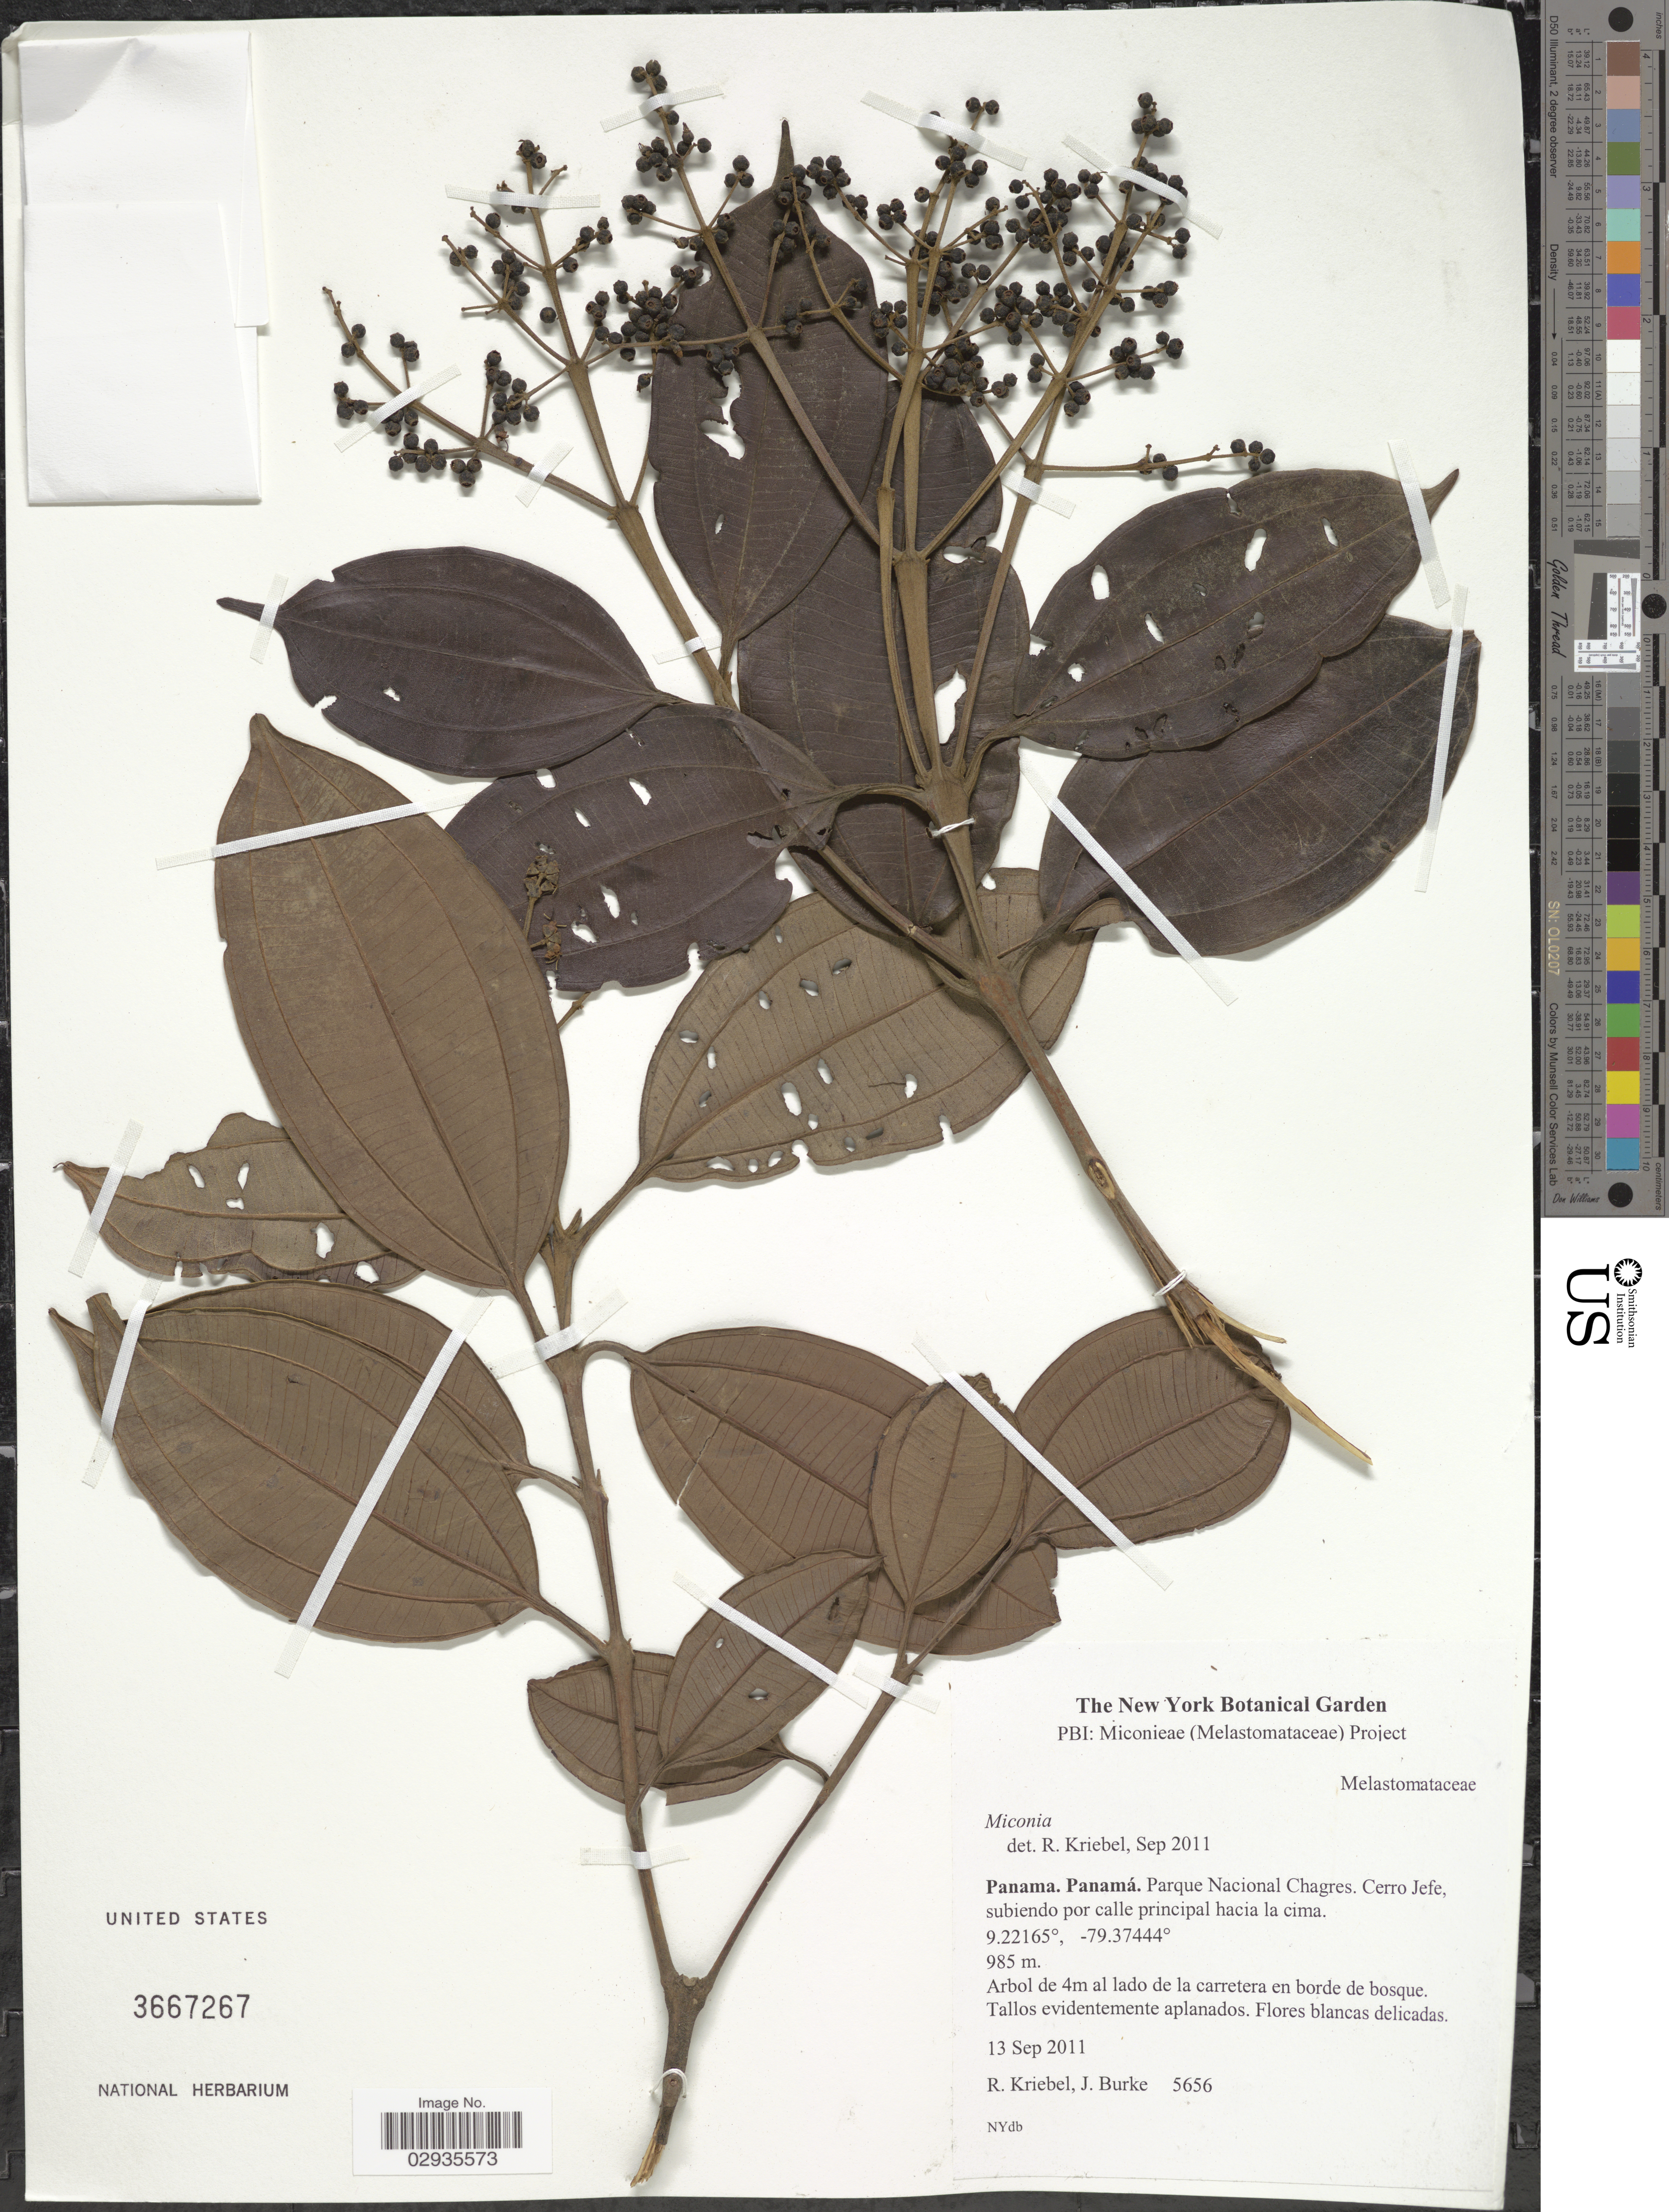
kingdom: Plantae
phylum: Tracheophyta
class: Magnoliopsida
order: Myrtales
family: Melastomataceae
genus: Miconia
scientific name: Miconia sp.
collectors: R. Kriebel & J. Burke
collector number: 5656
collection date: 2011-09-13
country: Panama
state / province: Panamá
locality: Parque Nacional Chagres. Cerro Jefe, subiendo por calle principal hacia la cima.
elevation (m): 985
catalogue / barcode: US 3667267